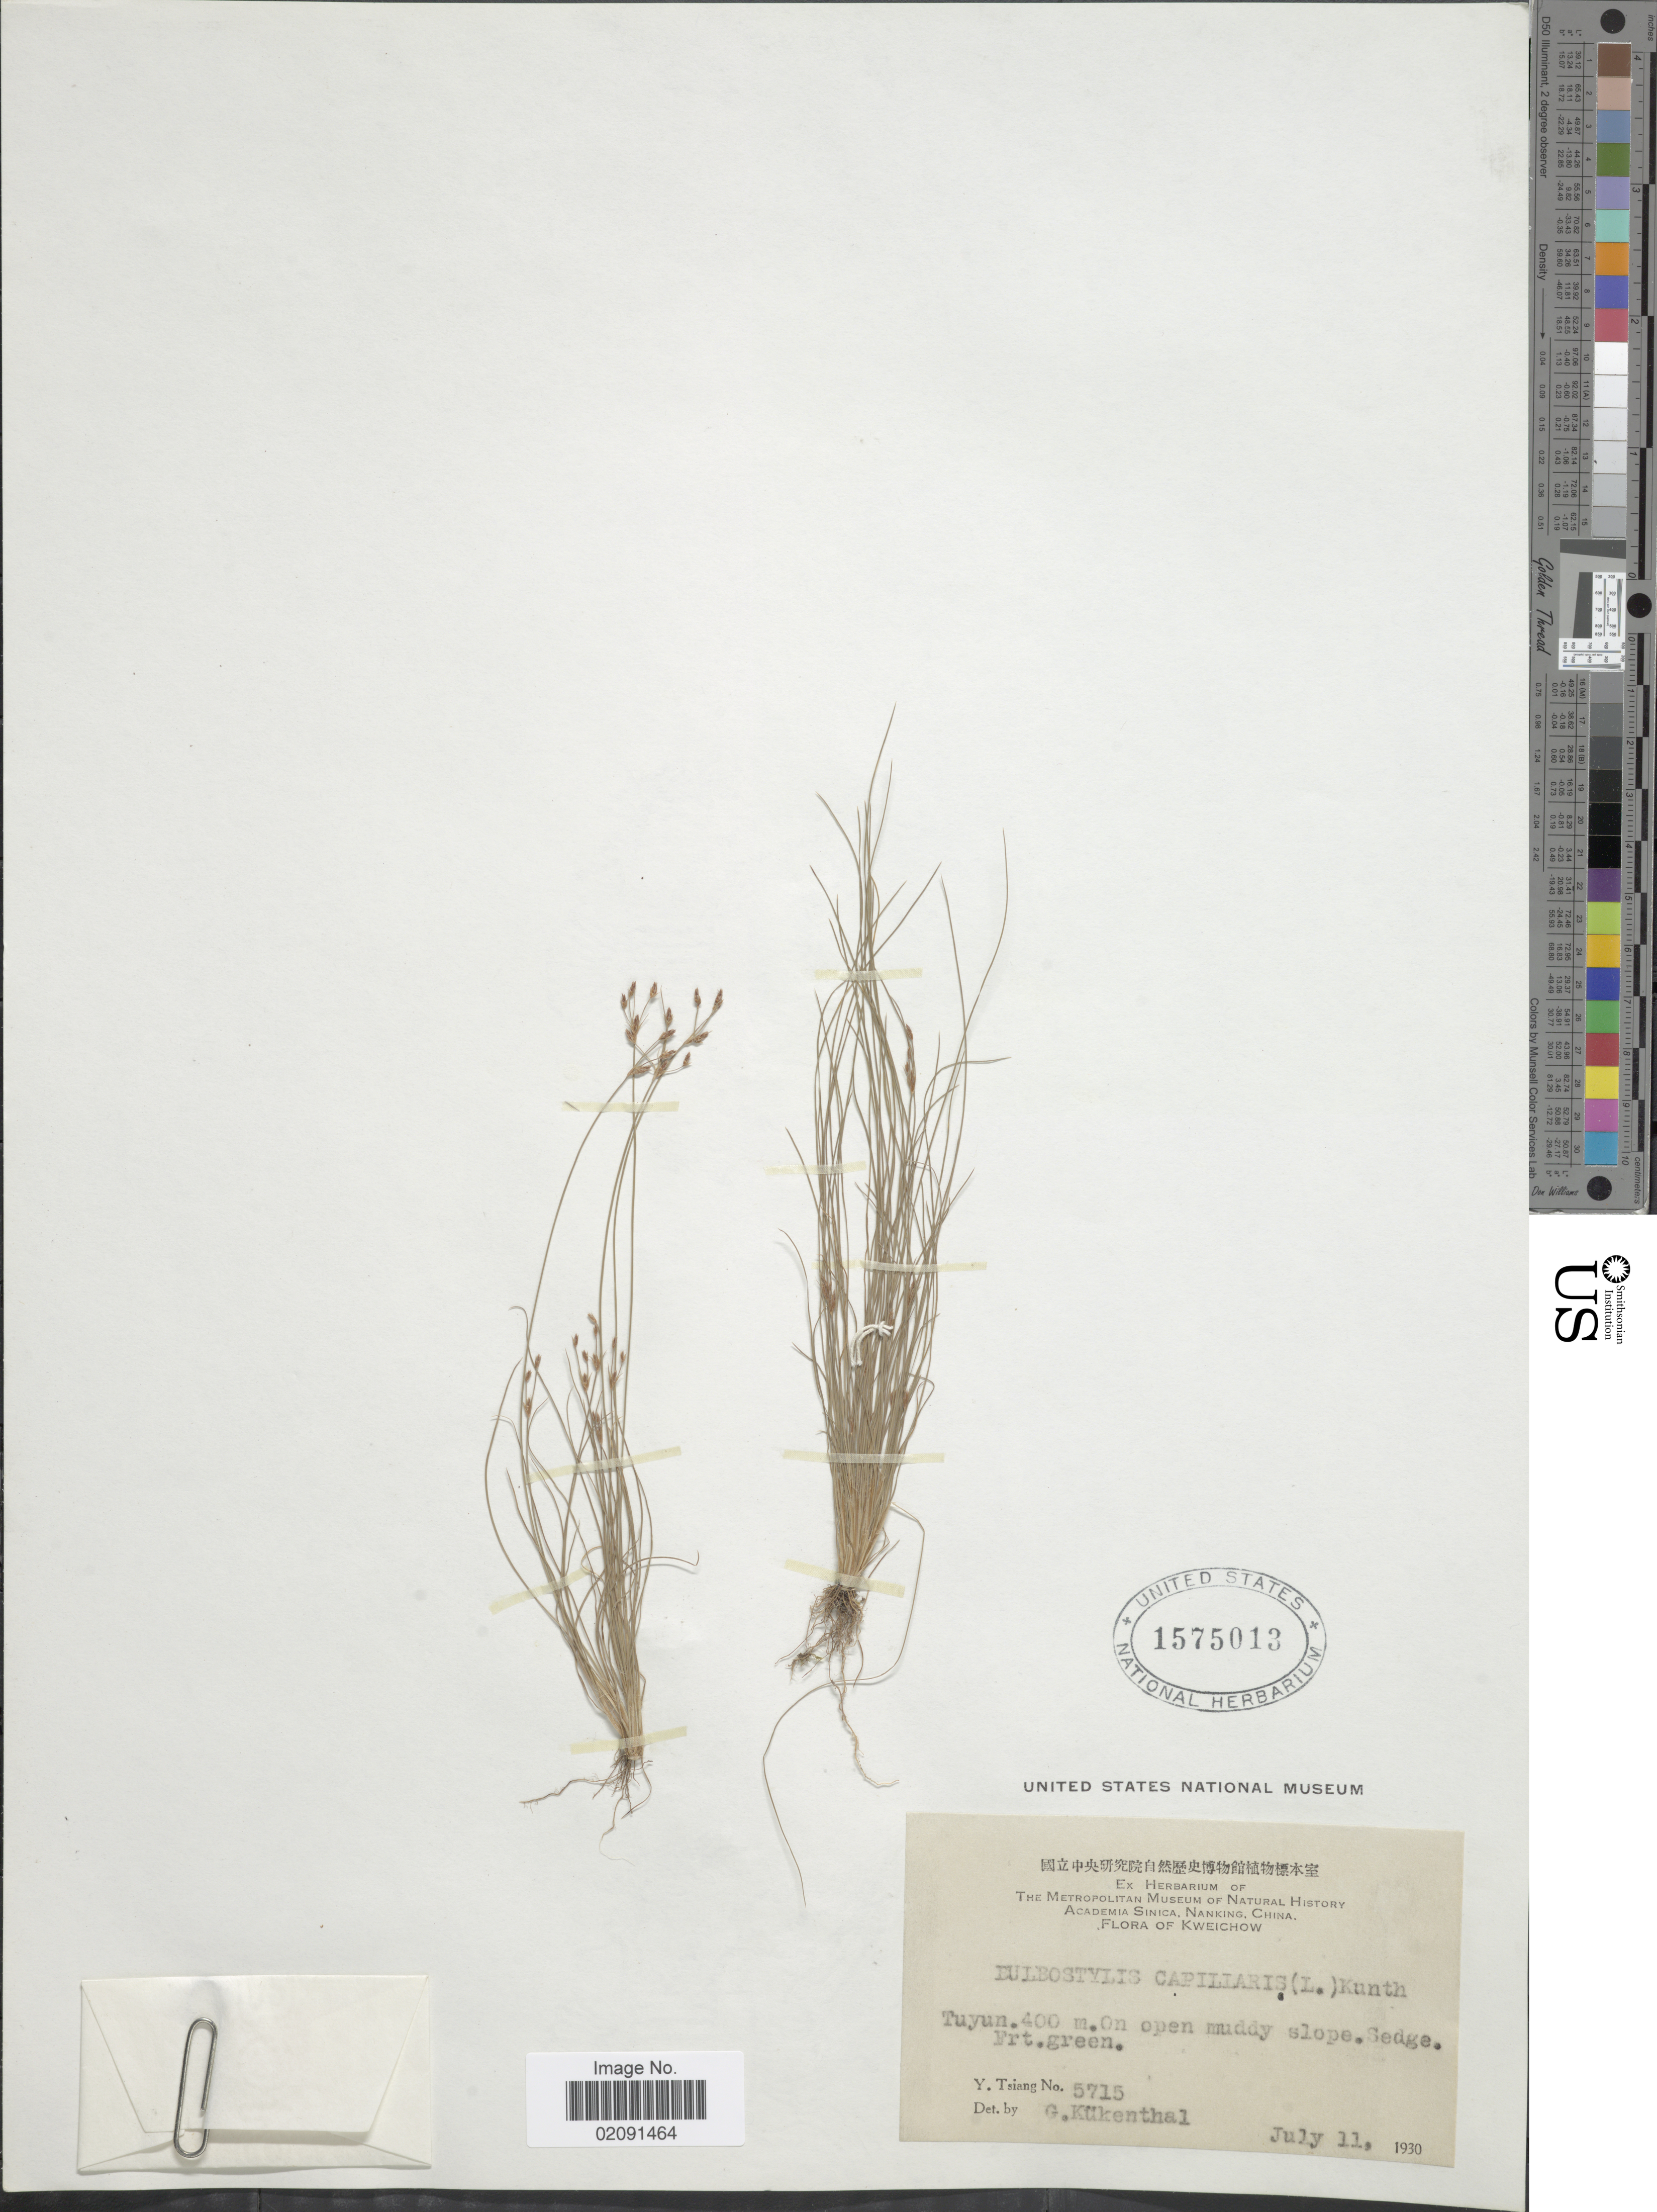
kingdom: Plantae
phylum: Tracheophyta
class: Liliopsida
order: Poales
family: Cyperaceae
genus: Bulbostylis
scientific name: Bulbostylis capillaris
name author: (L.) Kunth ex C.B. Clarke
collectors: Y. Tsiang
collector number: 5715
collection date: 1930-07-11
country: China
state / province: Guizhou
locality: Kwiechow, Tuyun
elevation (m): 400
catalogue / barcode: US 1575013